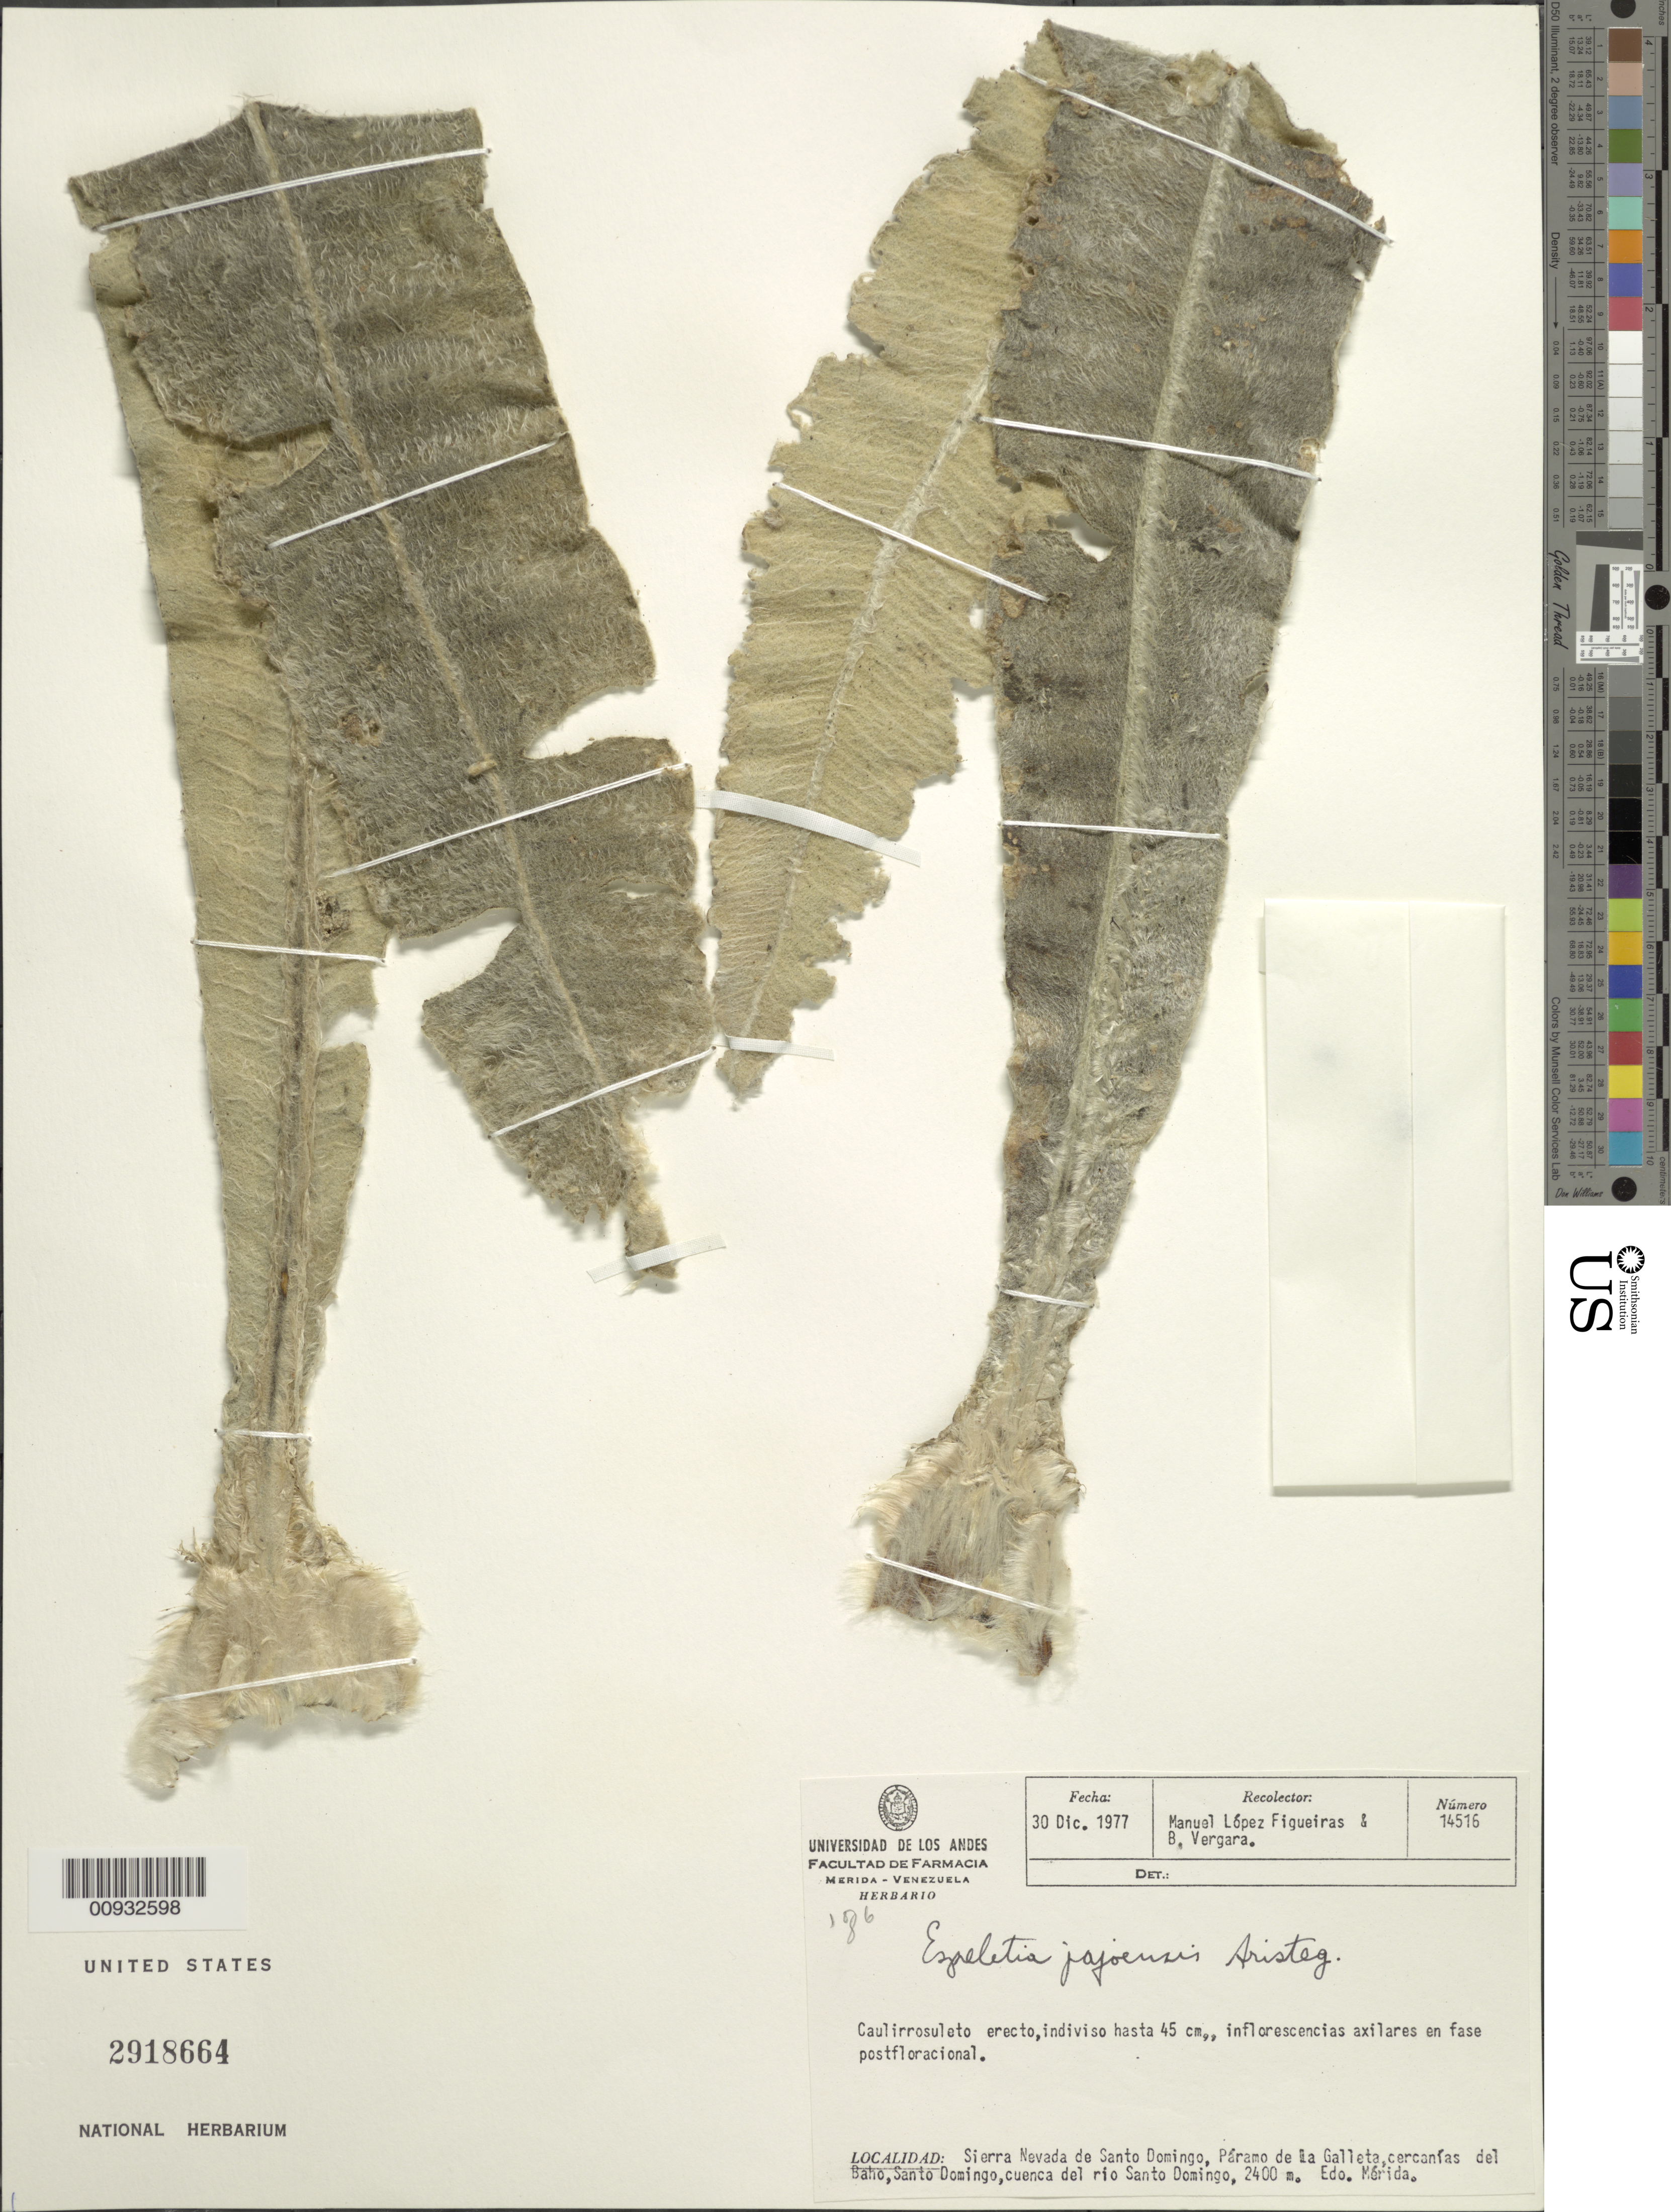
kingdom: Plantae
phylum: Tracheophyta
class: Magnoliopsida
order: Asterales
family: Asteraceae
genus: Espeletia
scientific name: Espeletia jajoensis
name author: Aristeg.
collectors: M. López Figueiras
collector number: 14516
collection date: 1977-12-30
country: Venezuela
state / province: Mérida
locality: Páramo de la Galleta. Sierra Nevada de Santo Domingo, cercanías del Baho, Santo Domingo, cuenca del río Santo Domingo.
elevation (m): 2400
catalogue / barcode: US 2918664